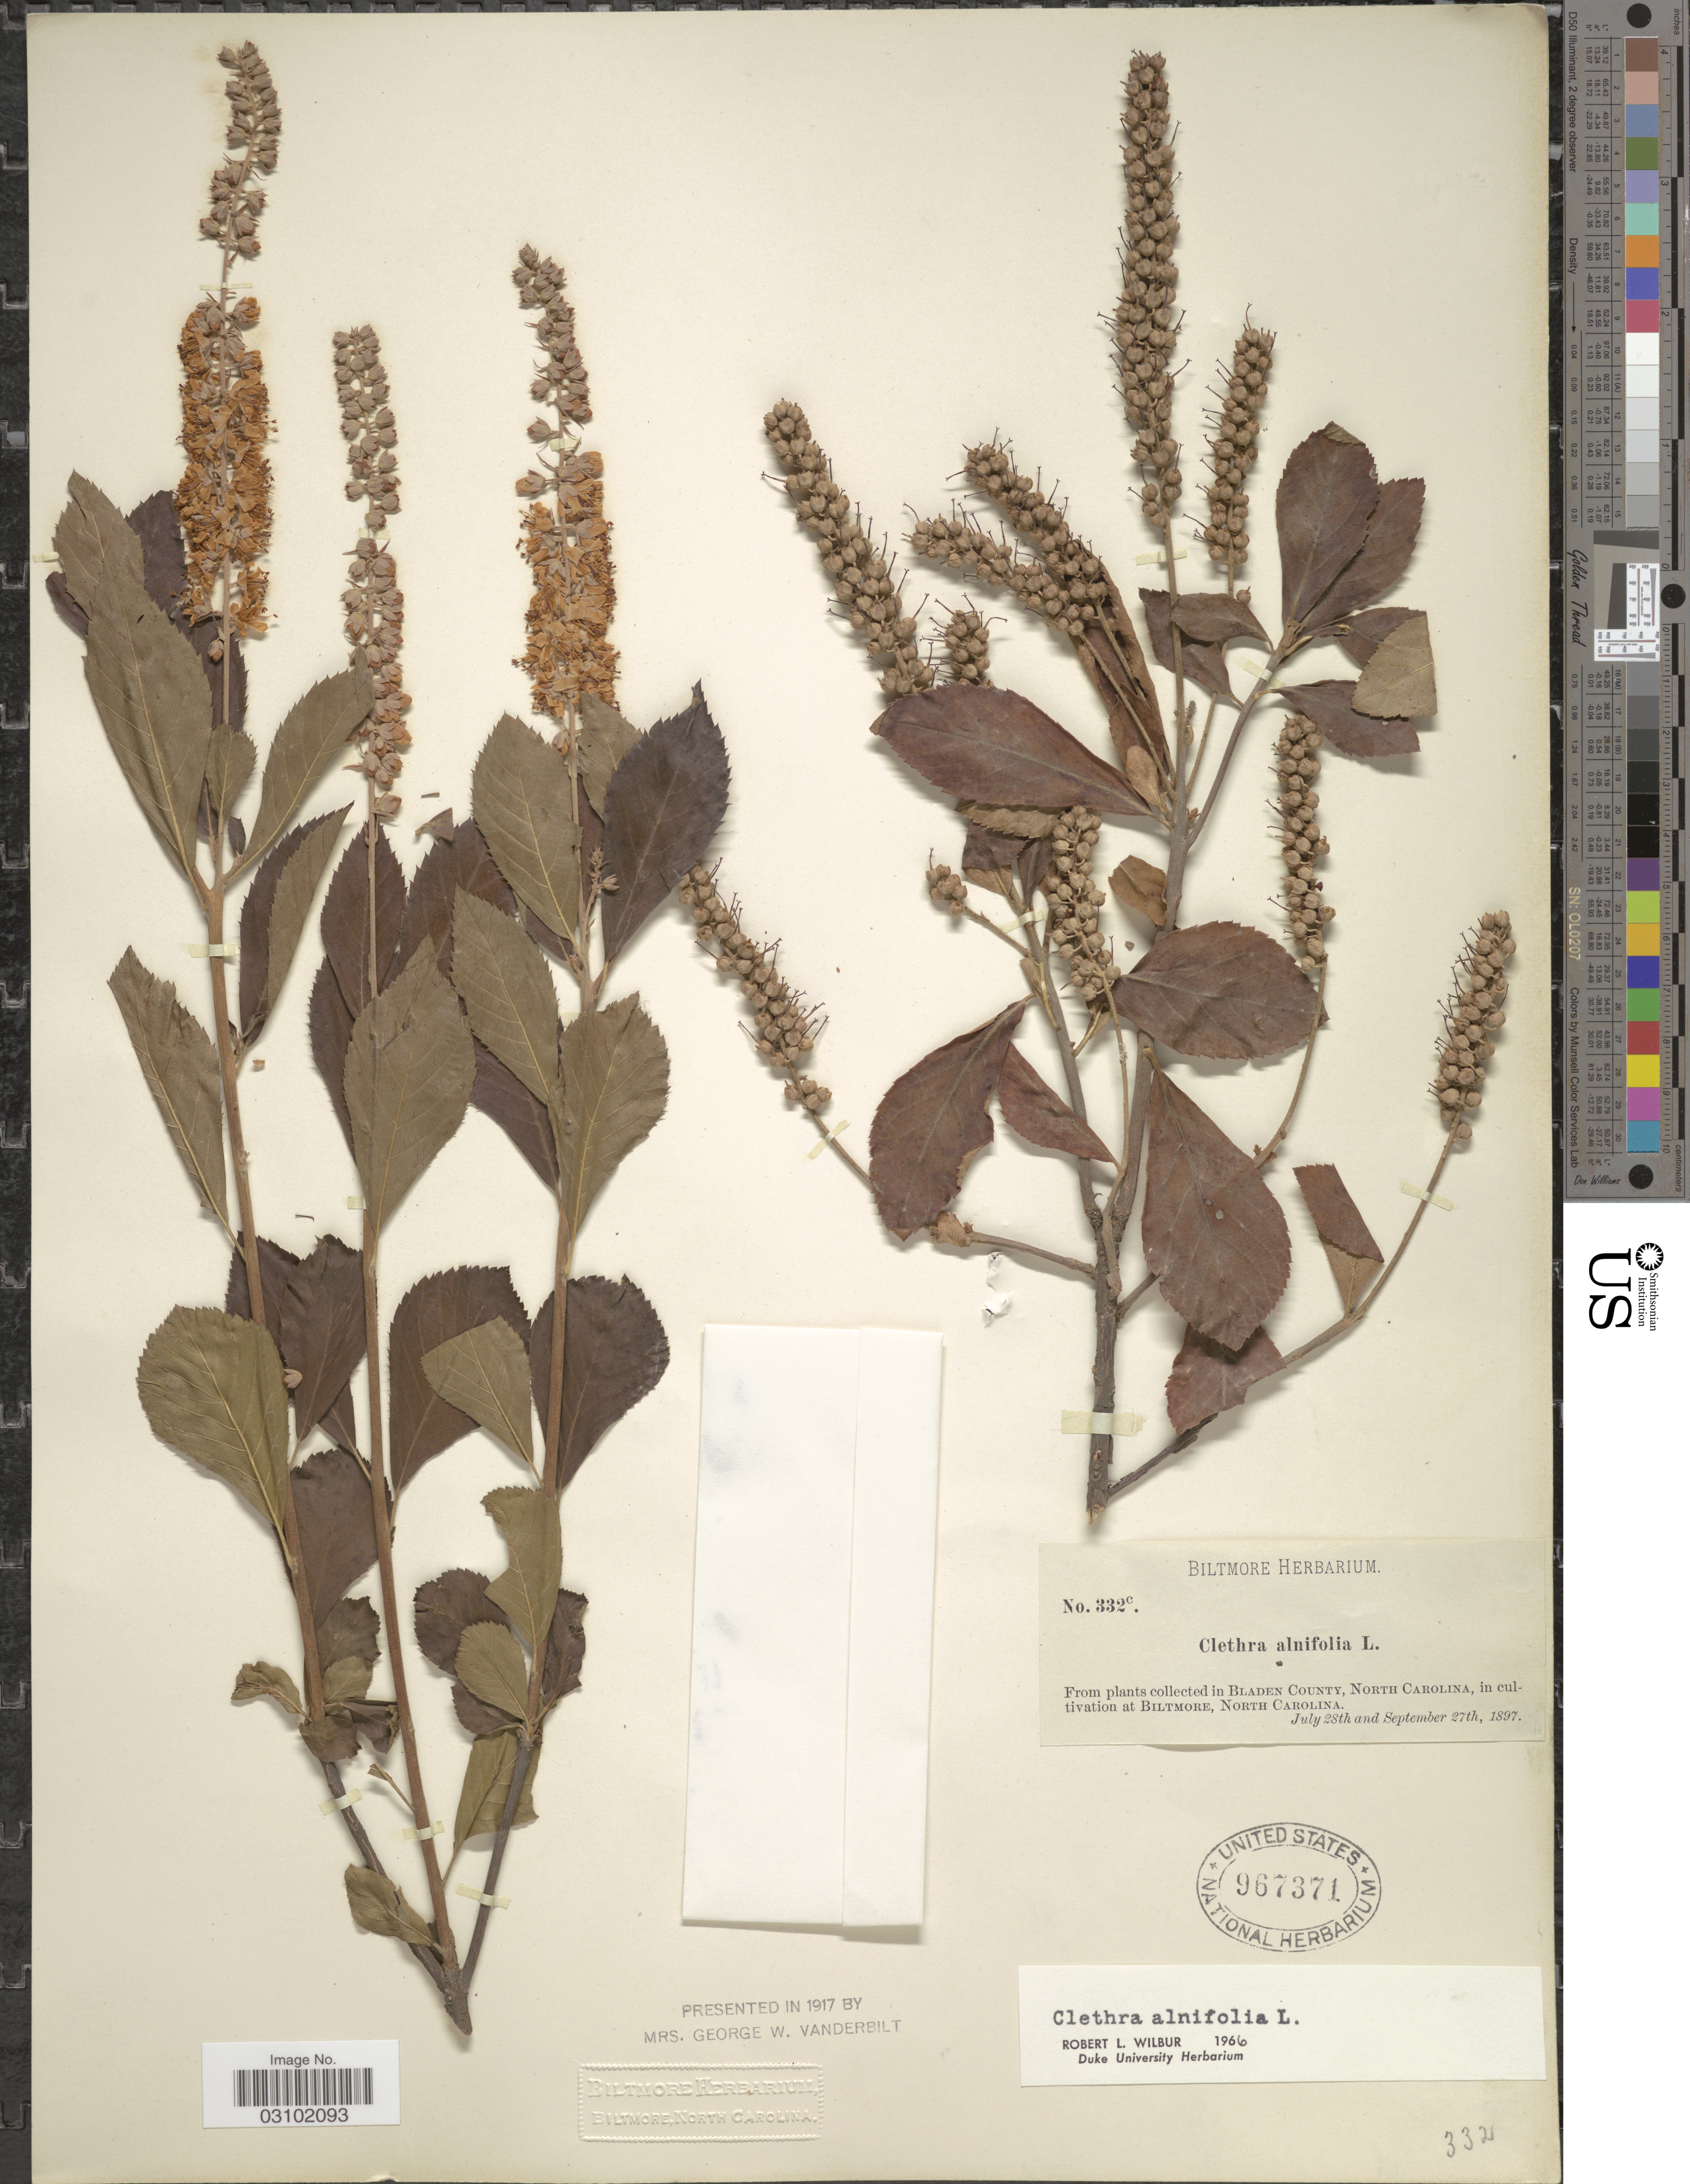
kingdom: Plantae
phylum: Tracheophyta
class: Magnoliopsida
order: Ericales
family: Clethraceae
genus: Clethra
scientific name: Clethra alnifolia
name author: L.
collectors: ex herb. Biltmore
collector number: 332c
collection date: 1897-07-28/1897-09-27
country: United States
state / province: North Carolina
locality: Bladen County, North Carolina, in cultivation at Biltmore.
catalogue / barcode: US 967371